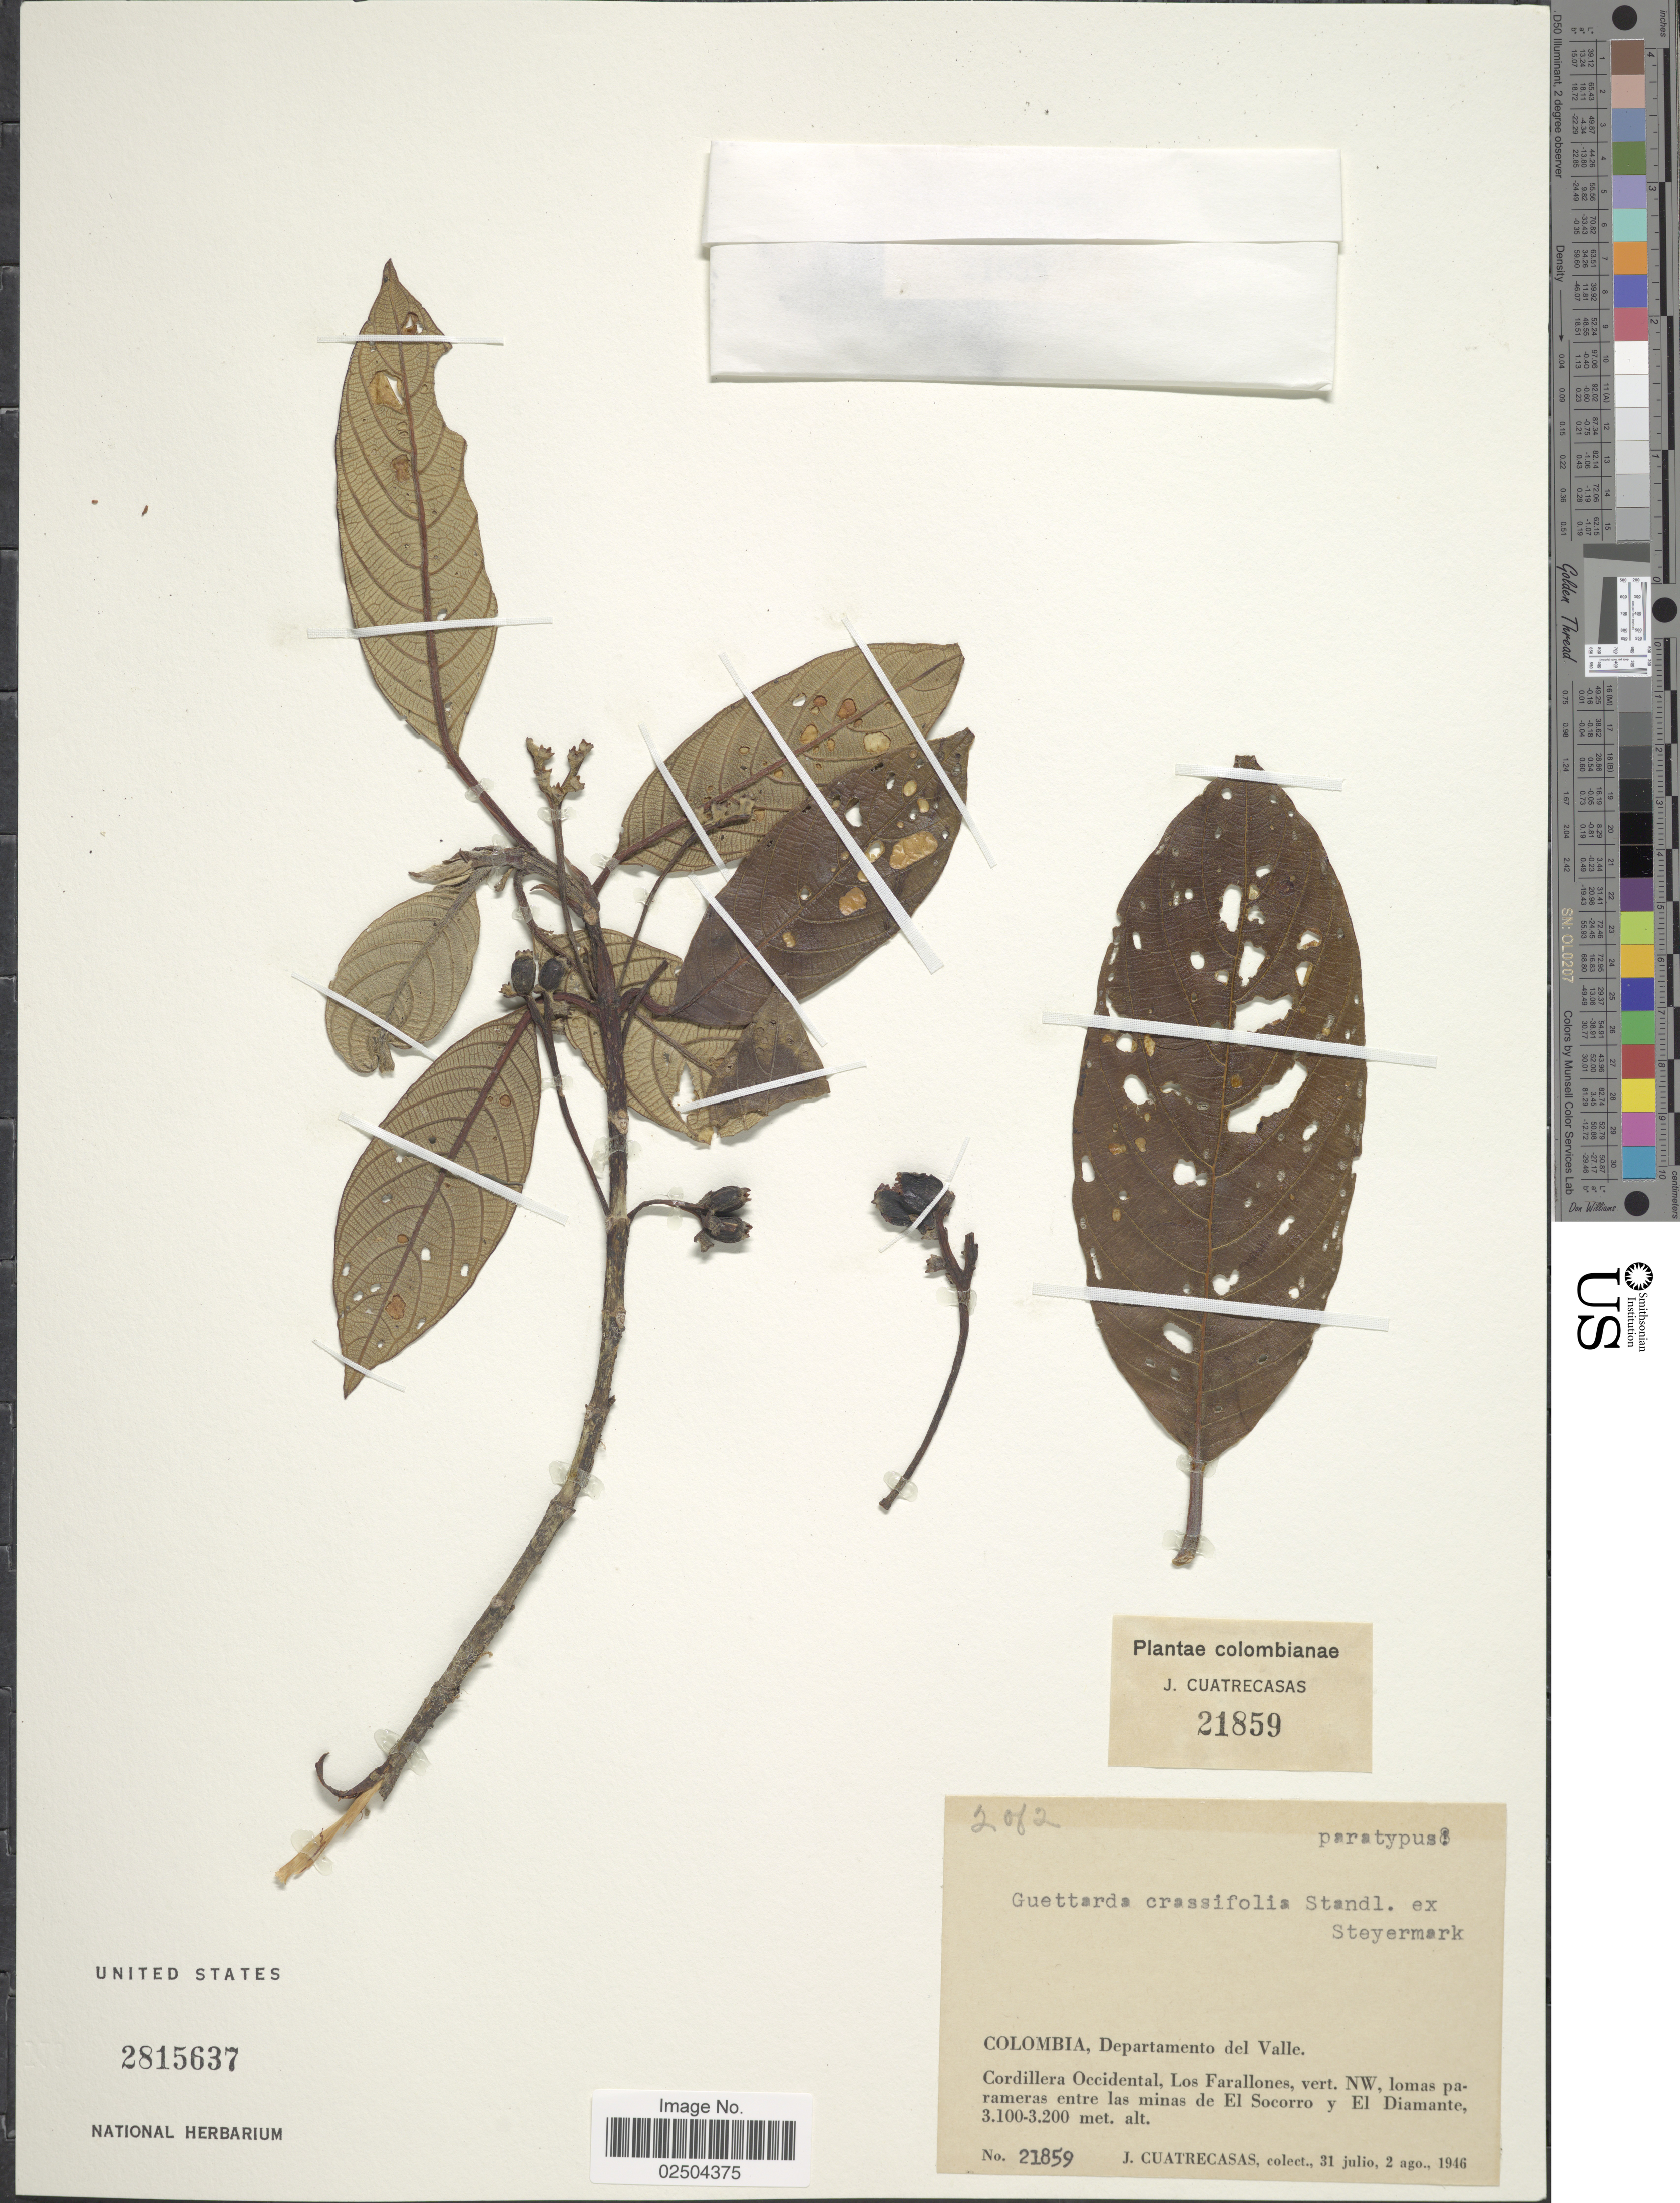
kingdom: Plantae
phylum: Tracheophyta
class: Magnoliopsida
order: Gentianales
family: Rubiaceae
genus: Guettarda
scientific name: Guettarda crassifolia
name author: Standl. ex Steyerm.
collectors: J. Cuatrecasas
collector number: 21859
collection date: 1946-07-31/1946-08-02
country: Colombia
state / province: Valle del Cauca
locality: Departamento del Valle, Cordillera Occidental, Los Farallones, vert. NW lomas parameras entre las minas de El Socorro y El Diamante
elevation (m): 3100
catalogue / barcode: US 2815637